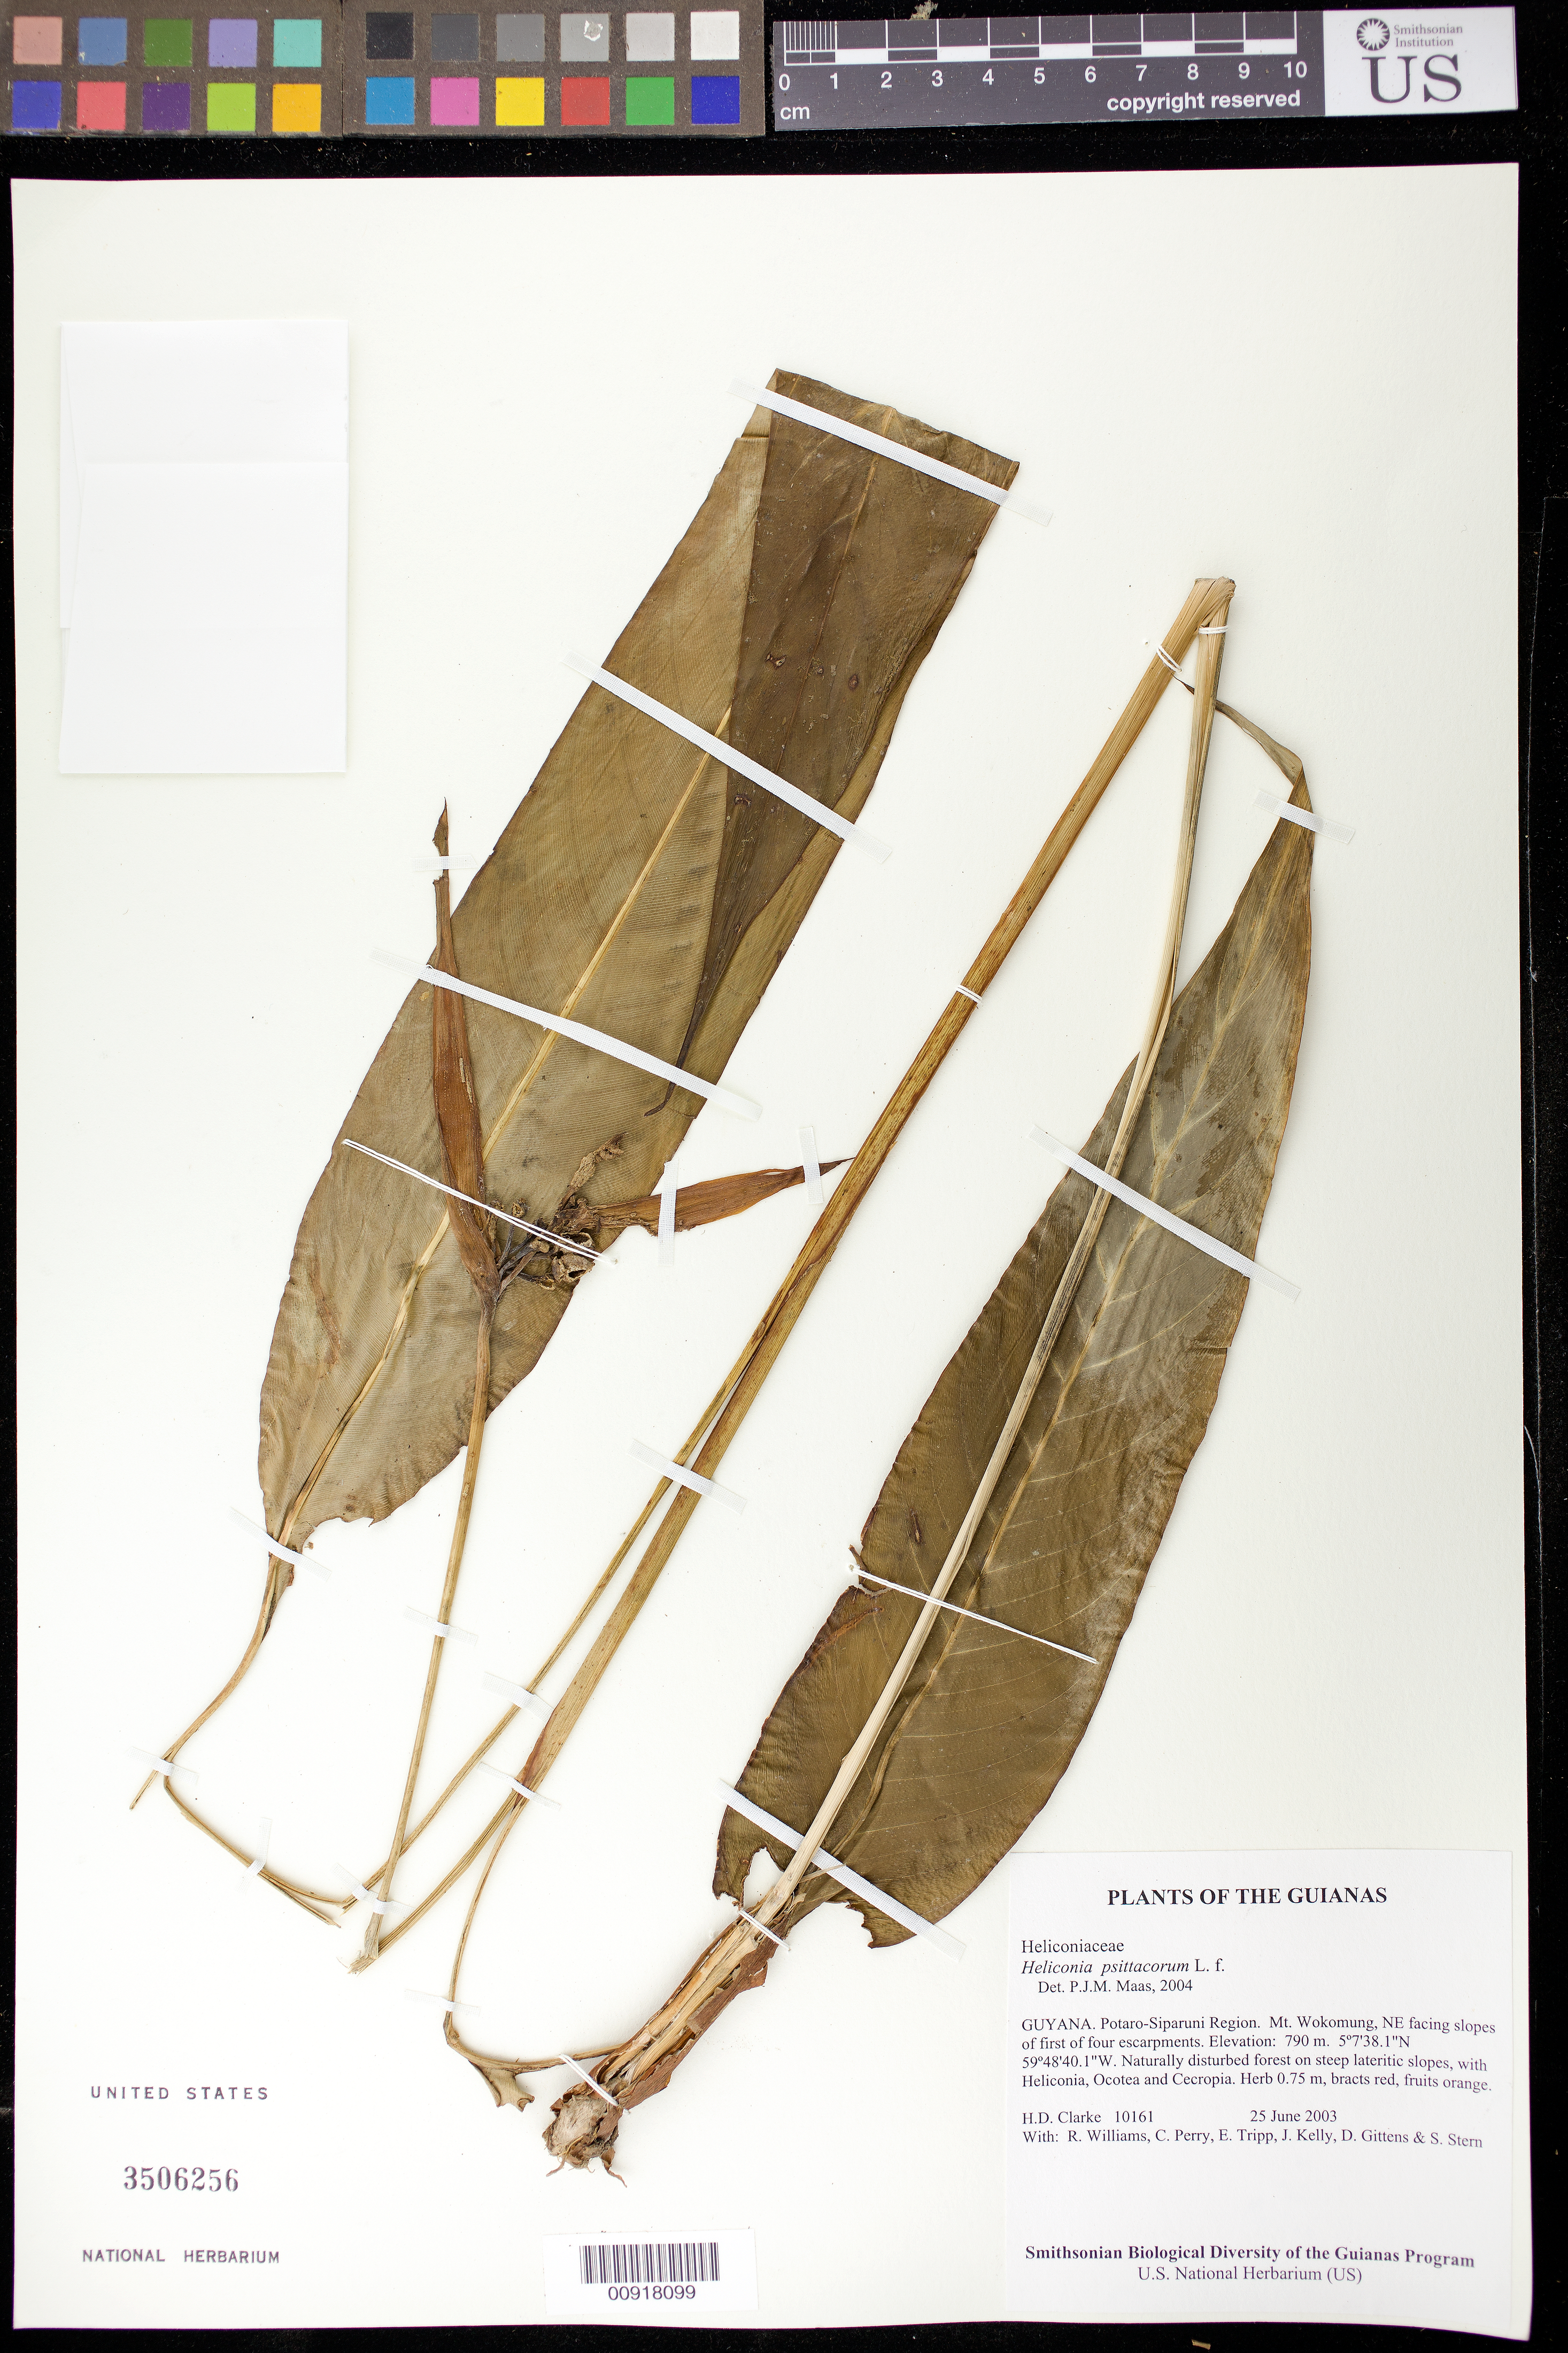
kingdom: Plantae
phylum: Tracheophyta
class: Liliopsida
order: Zingiberales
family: Heliconiaceae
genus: Heliconia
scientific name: Heliconia psittacorum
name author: L. f.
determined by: Maas, Paul J. M.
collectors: H. D. Clarke, R. Williams, C. Perry, E. Tripp, J. Kelly, D. Gittens & S. R. Stern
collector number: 10161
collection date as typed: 25 June 2003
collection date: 2003-06-25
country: Guyana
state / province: Potaro-Siparuni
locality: Mt. Wokomung, NE facing slopes of first of four escarpments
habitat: Naturally disturbed forest on steep lateritic slopes, with Heliconia, Ocotea and Cecropia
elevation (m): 790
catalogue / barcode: US 3506256